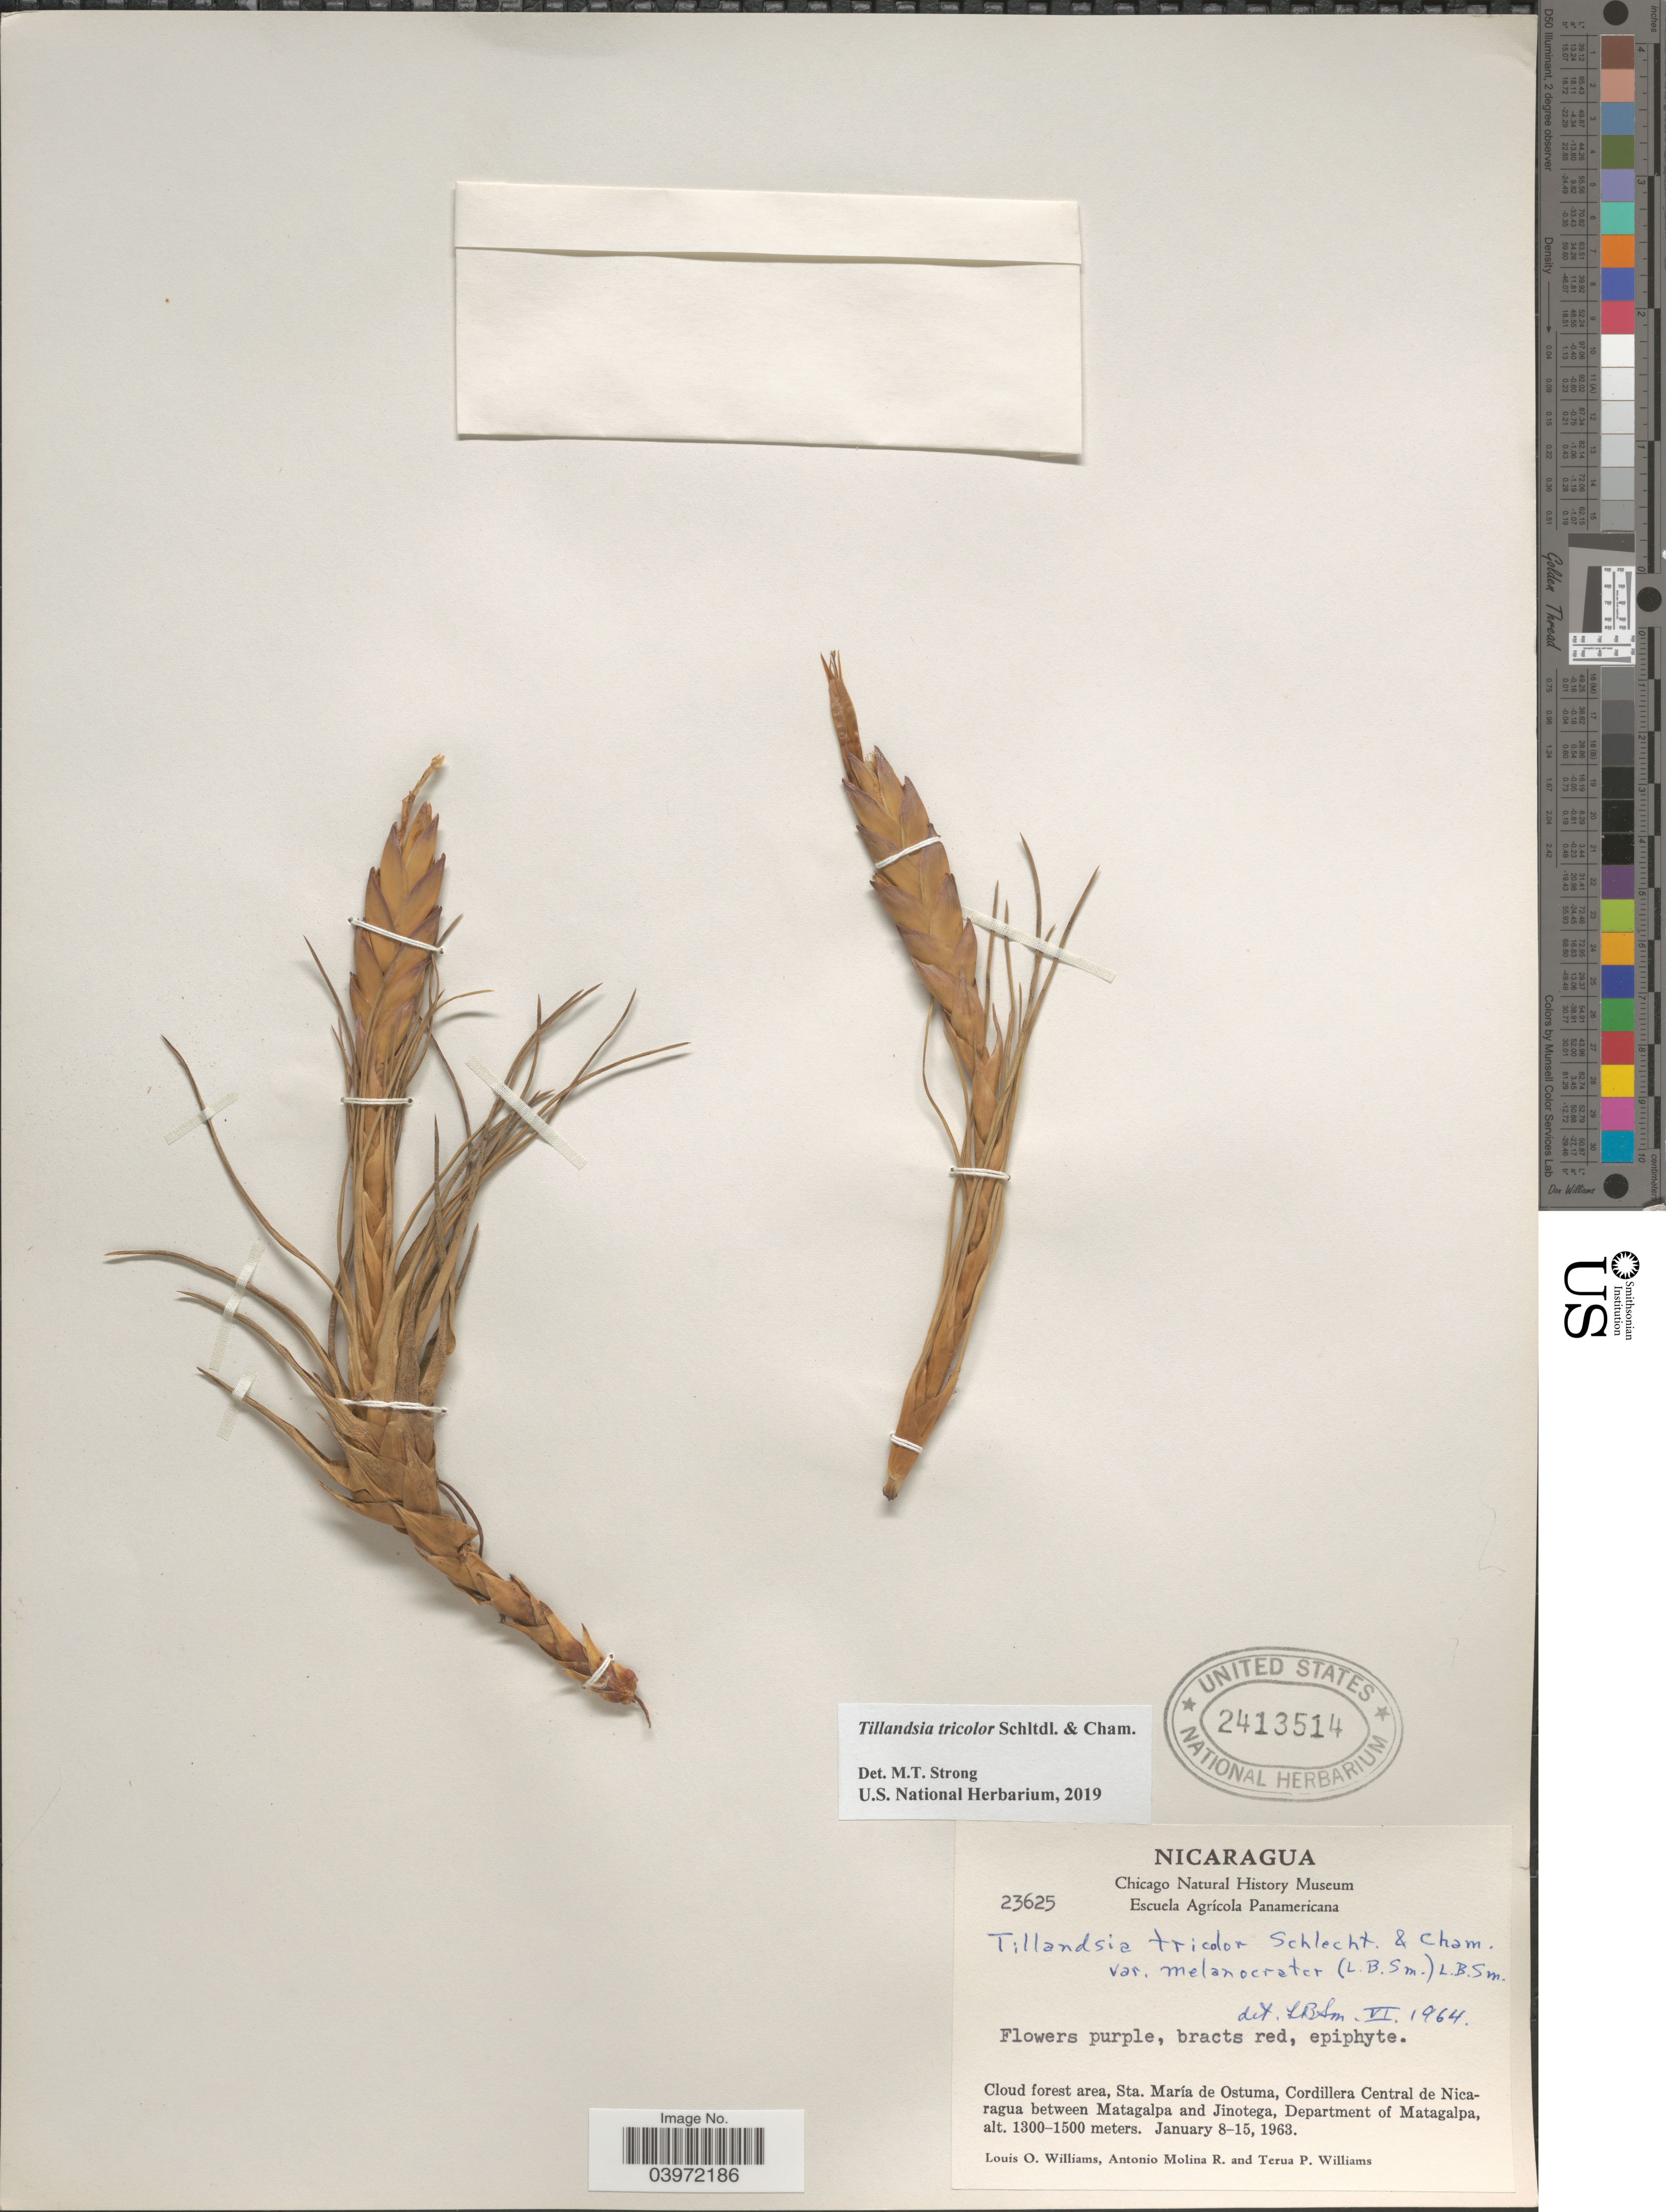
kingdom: Plantae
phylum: Tracheophyta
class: Liliopsida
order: Poales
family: Bromeliaceae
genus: Tillandsia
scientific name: Tillandsia tricolor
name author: Schltdl. & Cham.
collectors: L. O. Williams, A. Molina R. & T. Williams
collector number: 23625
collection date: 1963-01-08/1963-01-15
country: Nicaragua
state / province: Matagalpa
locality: Cloud forest area, Sta. María de Ostuma, Cordillera Central de Nicaragua between Matagalpa and Jinotega, Department of Matagalpa.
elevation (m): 1300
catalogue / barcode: US 2413514